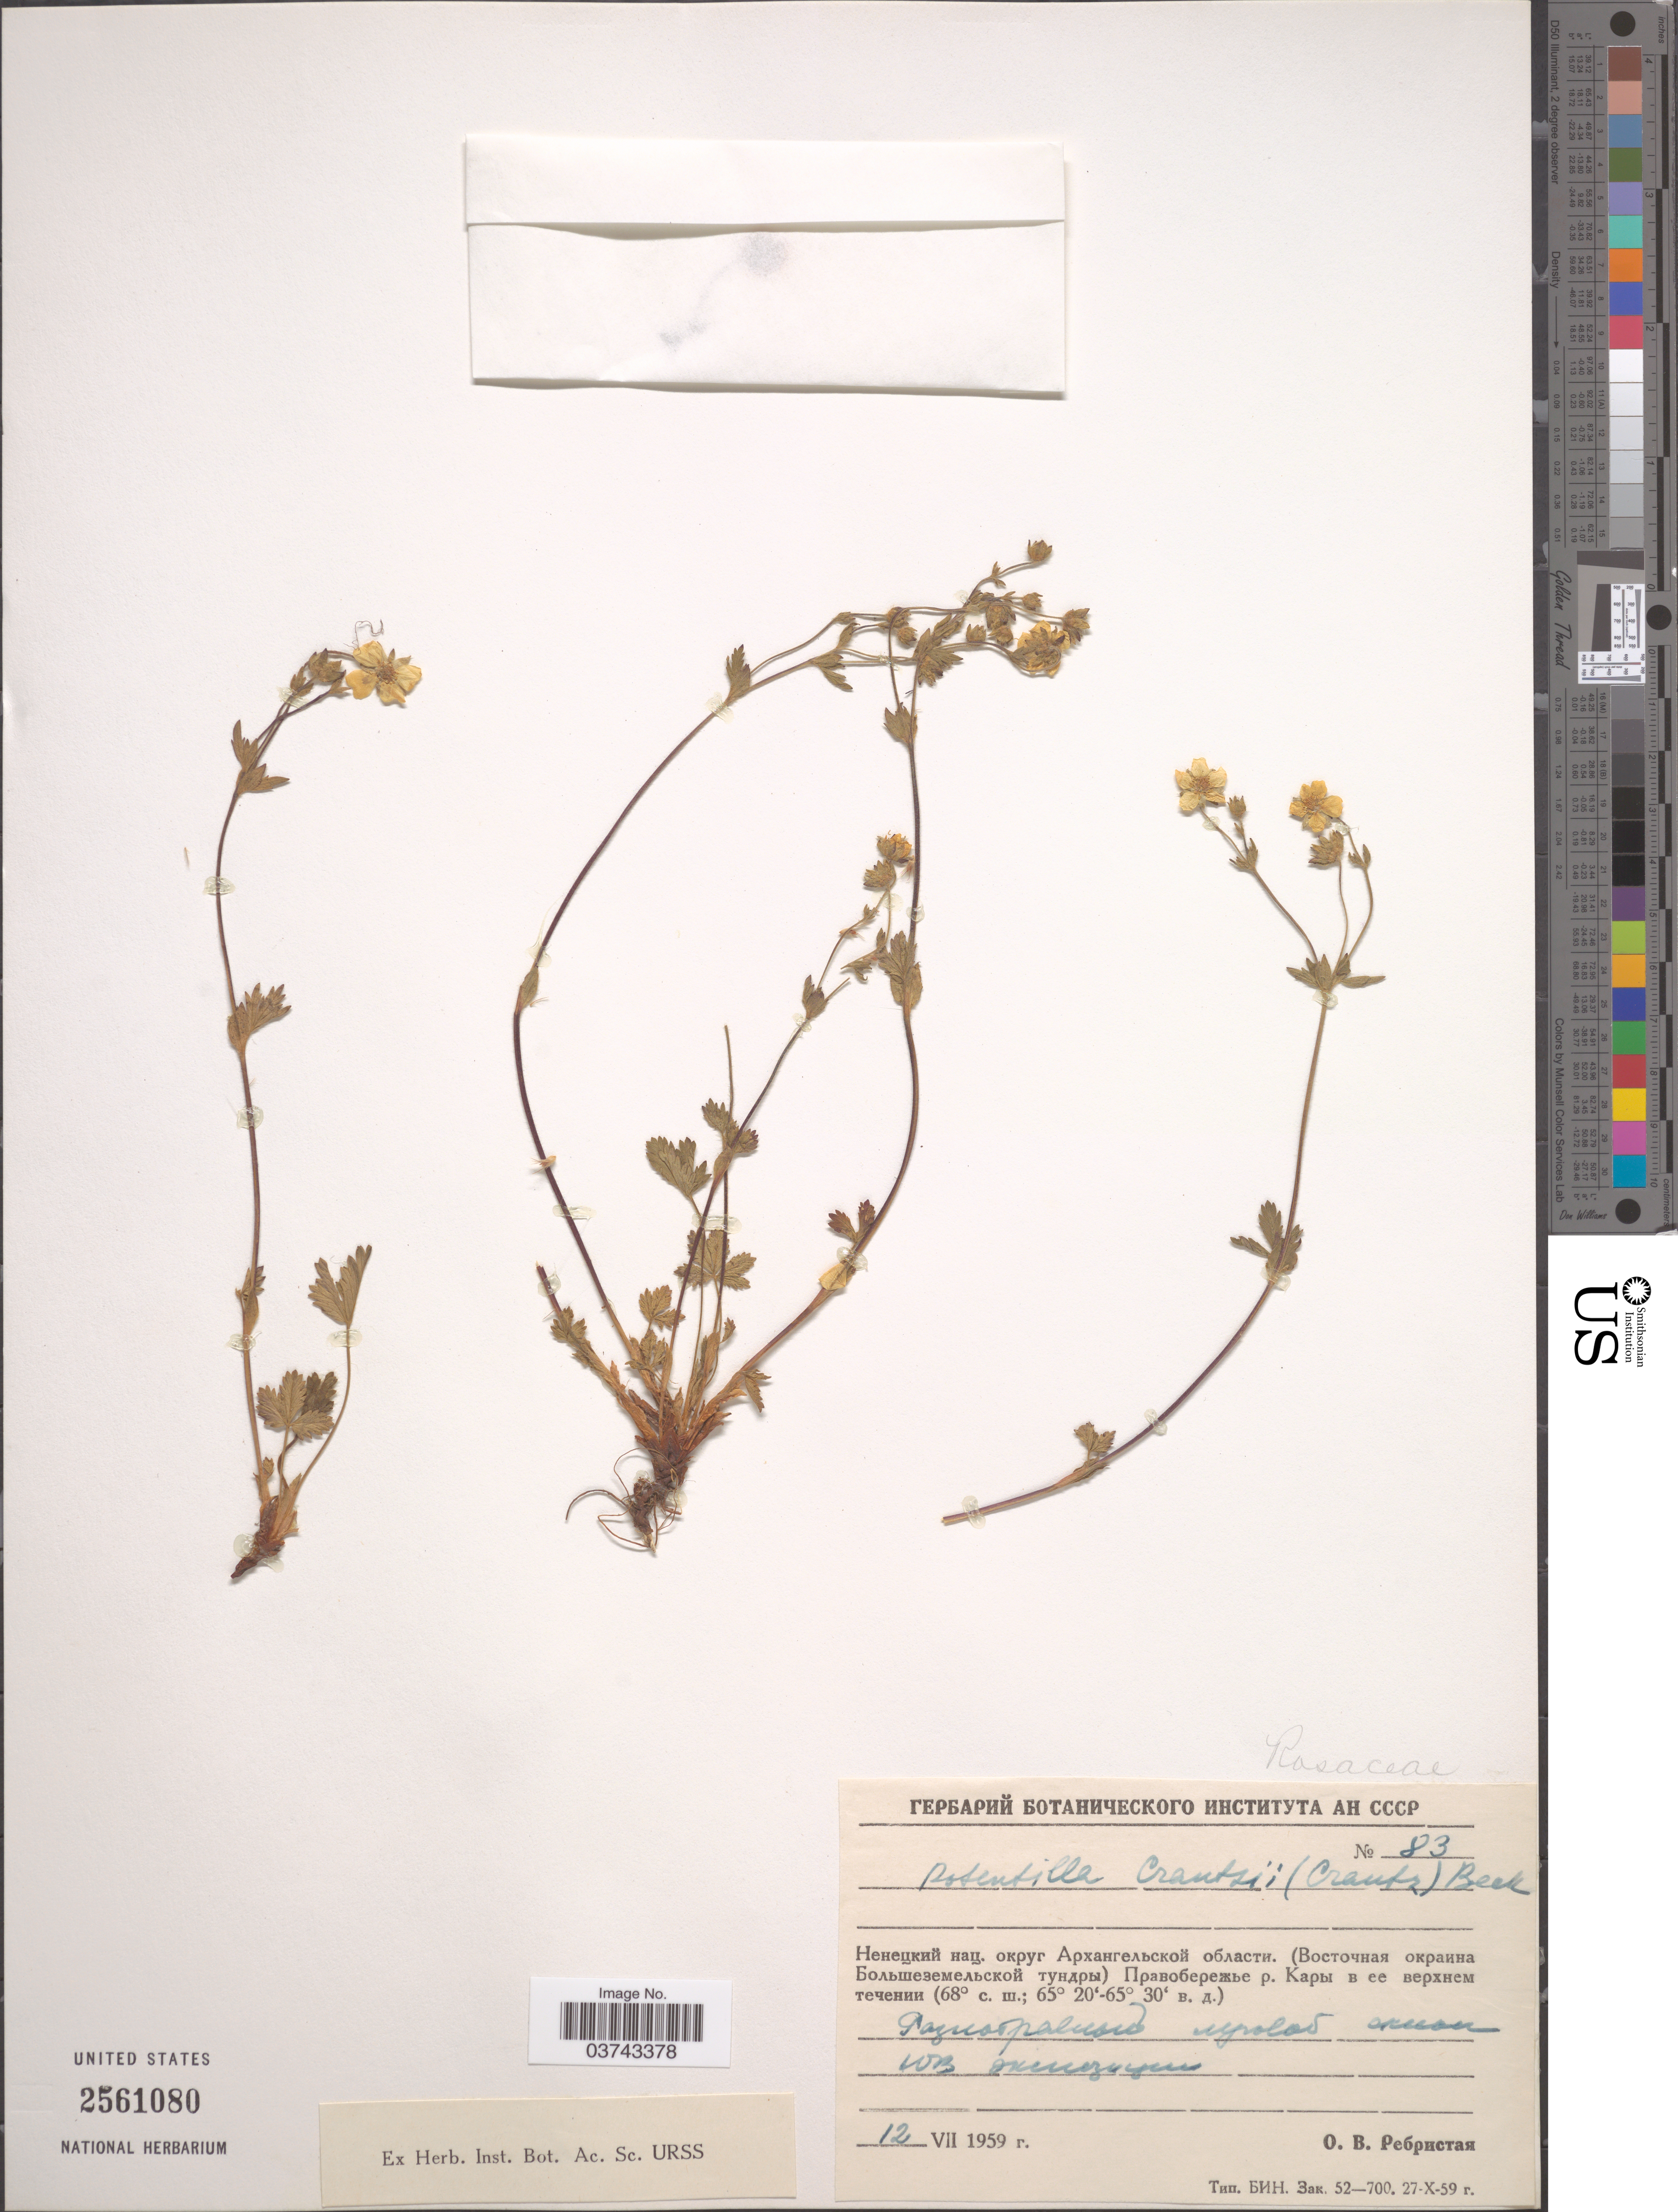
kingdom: Plantae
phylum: Tracheophyta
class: Magnoliopsida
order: Rosales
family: Rosaceae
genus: Potentilla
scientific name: Potentilla crantzii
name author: (Crantz) Beck ex Fritsch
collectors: O. Rebristaya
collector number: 83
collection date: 1959-07-12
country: Russian Federation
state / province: Arkhangelsk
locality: Shores of river Kara.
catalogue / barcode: US 2561080